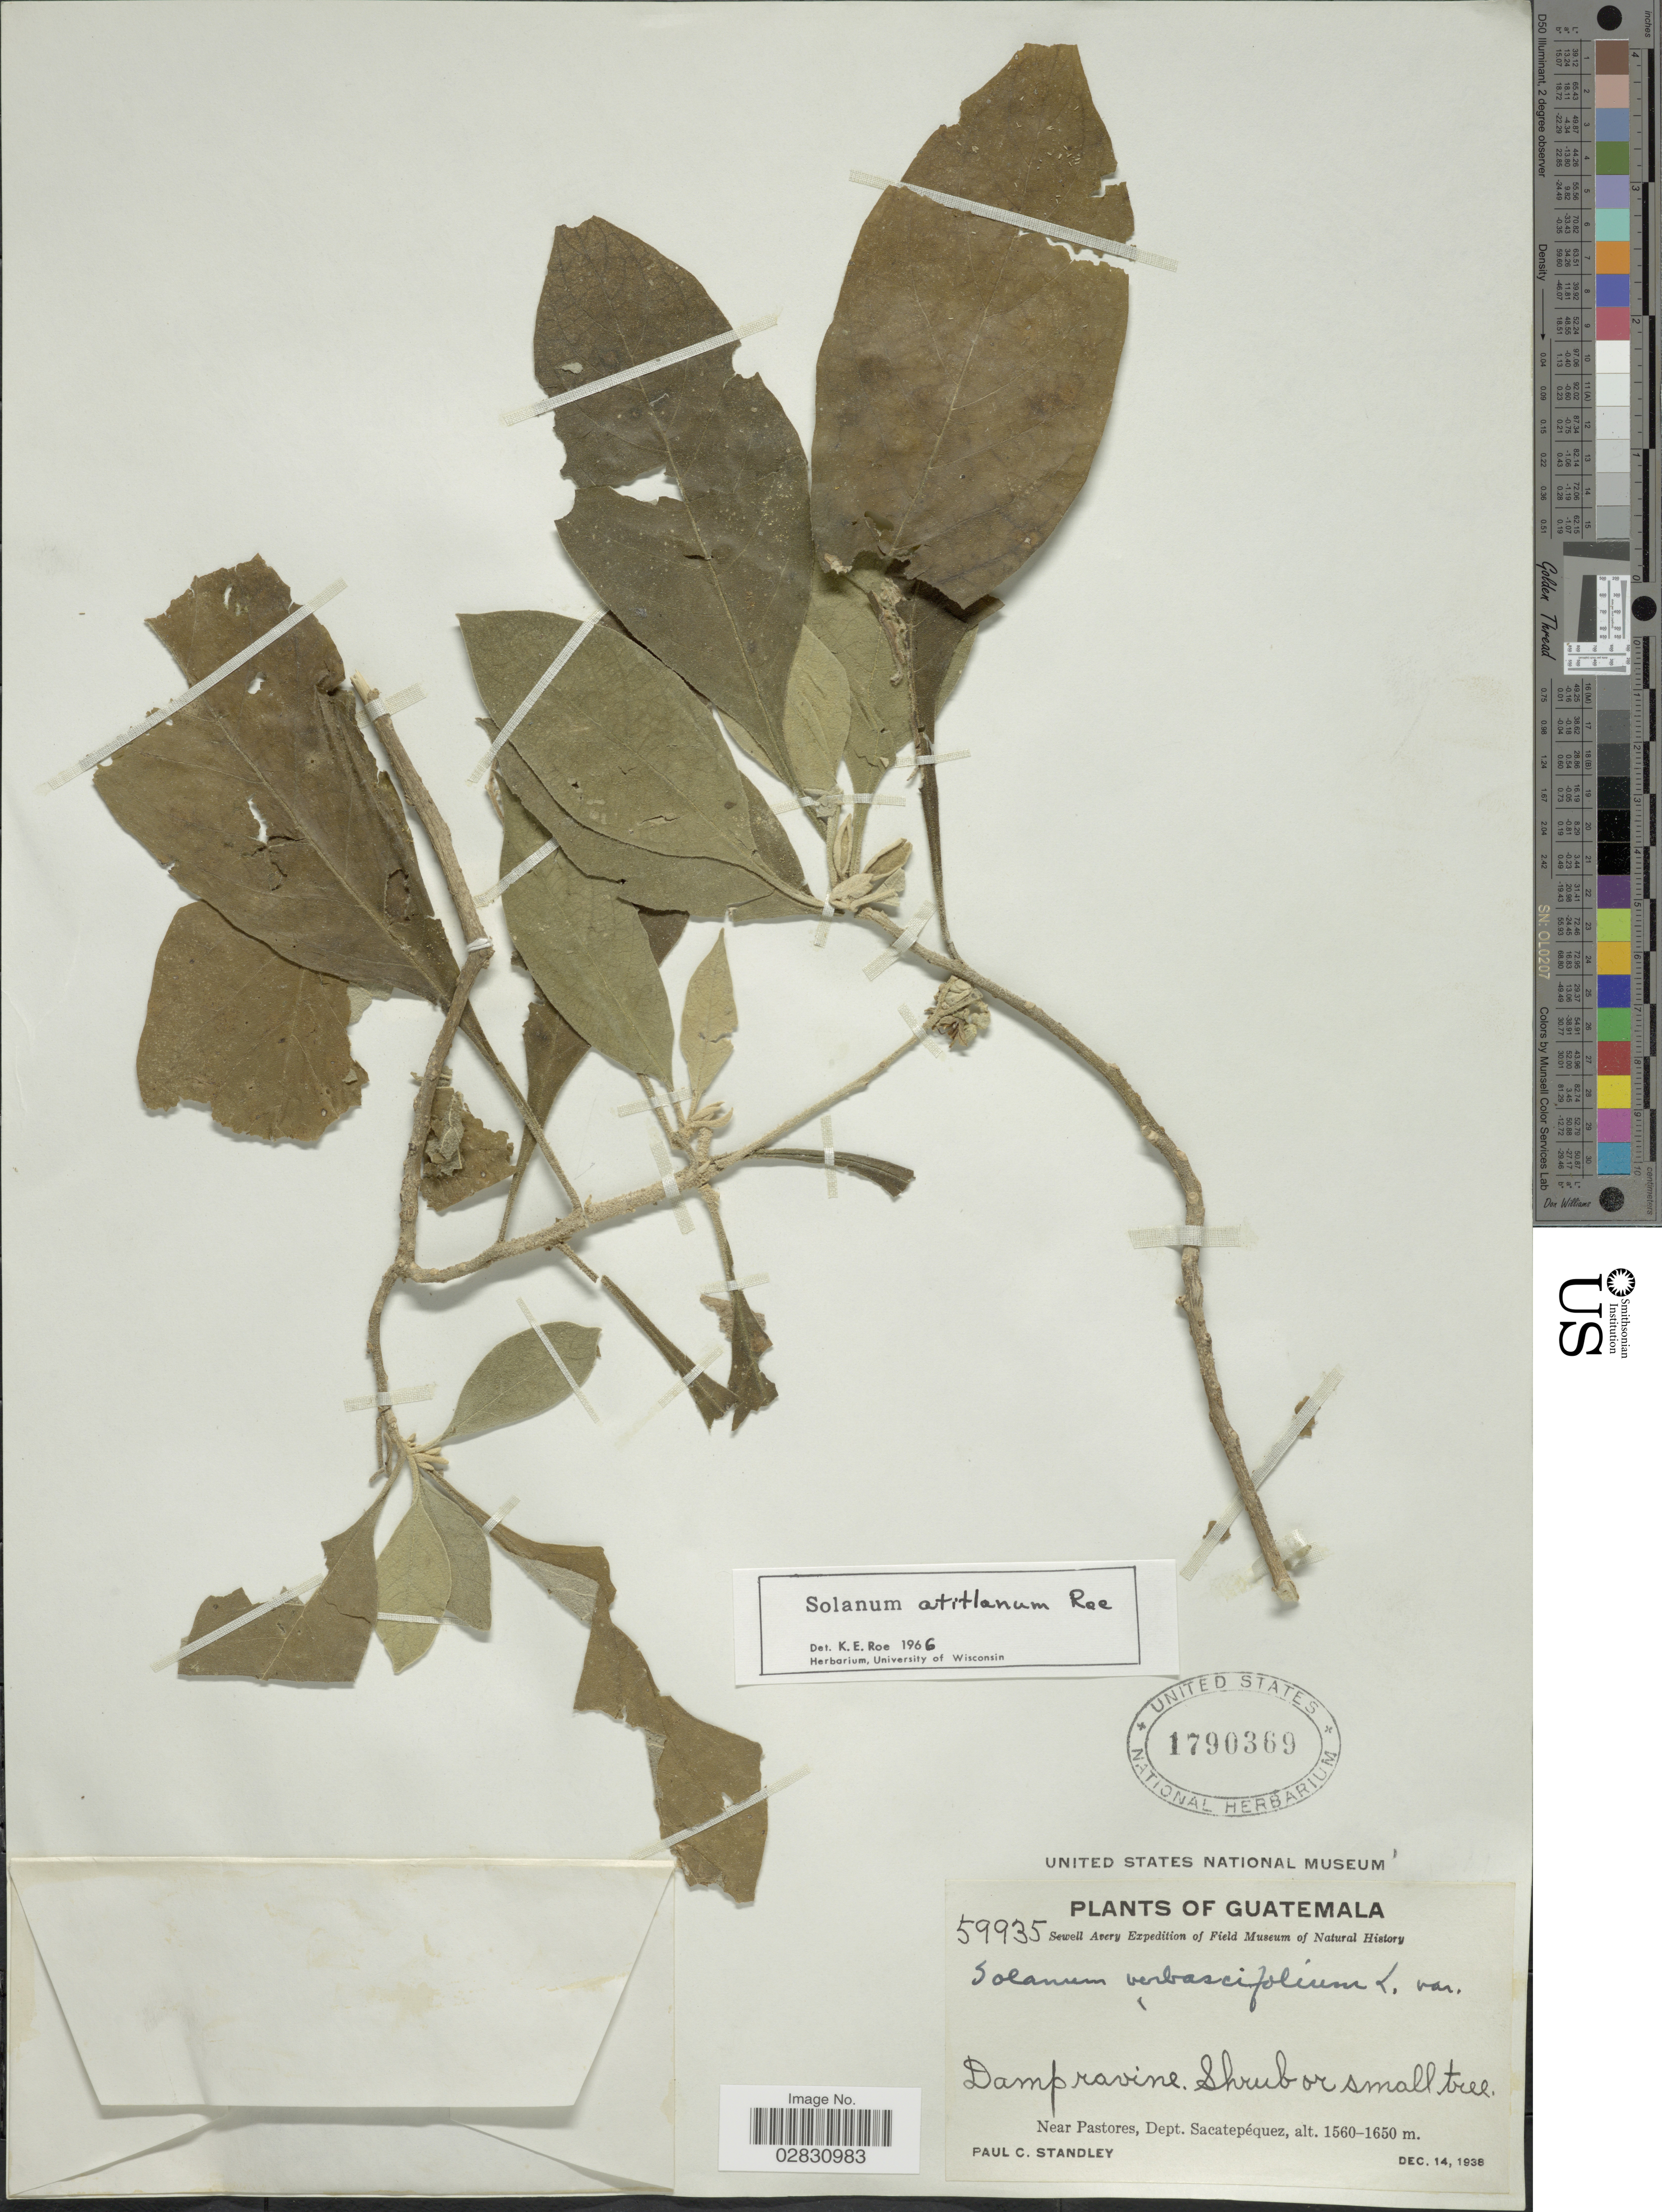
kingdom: Plantae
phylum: Tracheophyta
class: Magnoliopsida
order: Solanales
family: Solanaceae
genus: Solanum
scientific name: Solanum atitlanum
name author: K.E. Roe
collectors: P. C. Standley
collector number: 59935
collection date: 1938-12-14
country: Guatemala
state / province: Sacatepéquez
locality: Near Pastores, Dept. Sacatepéquez.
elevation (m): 1560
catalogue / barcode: US 1790369